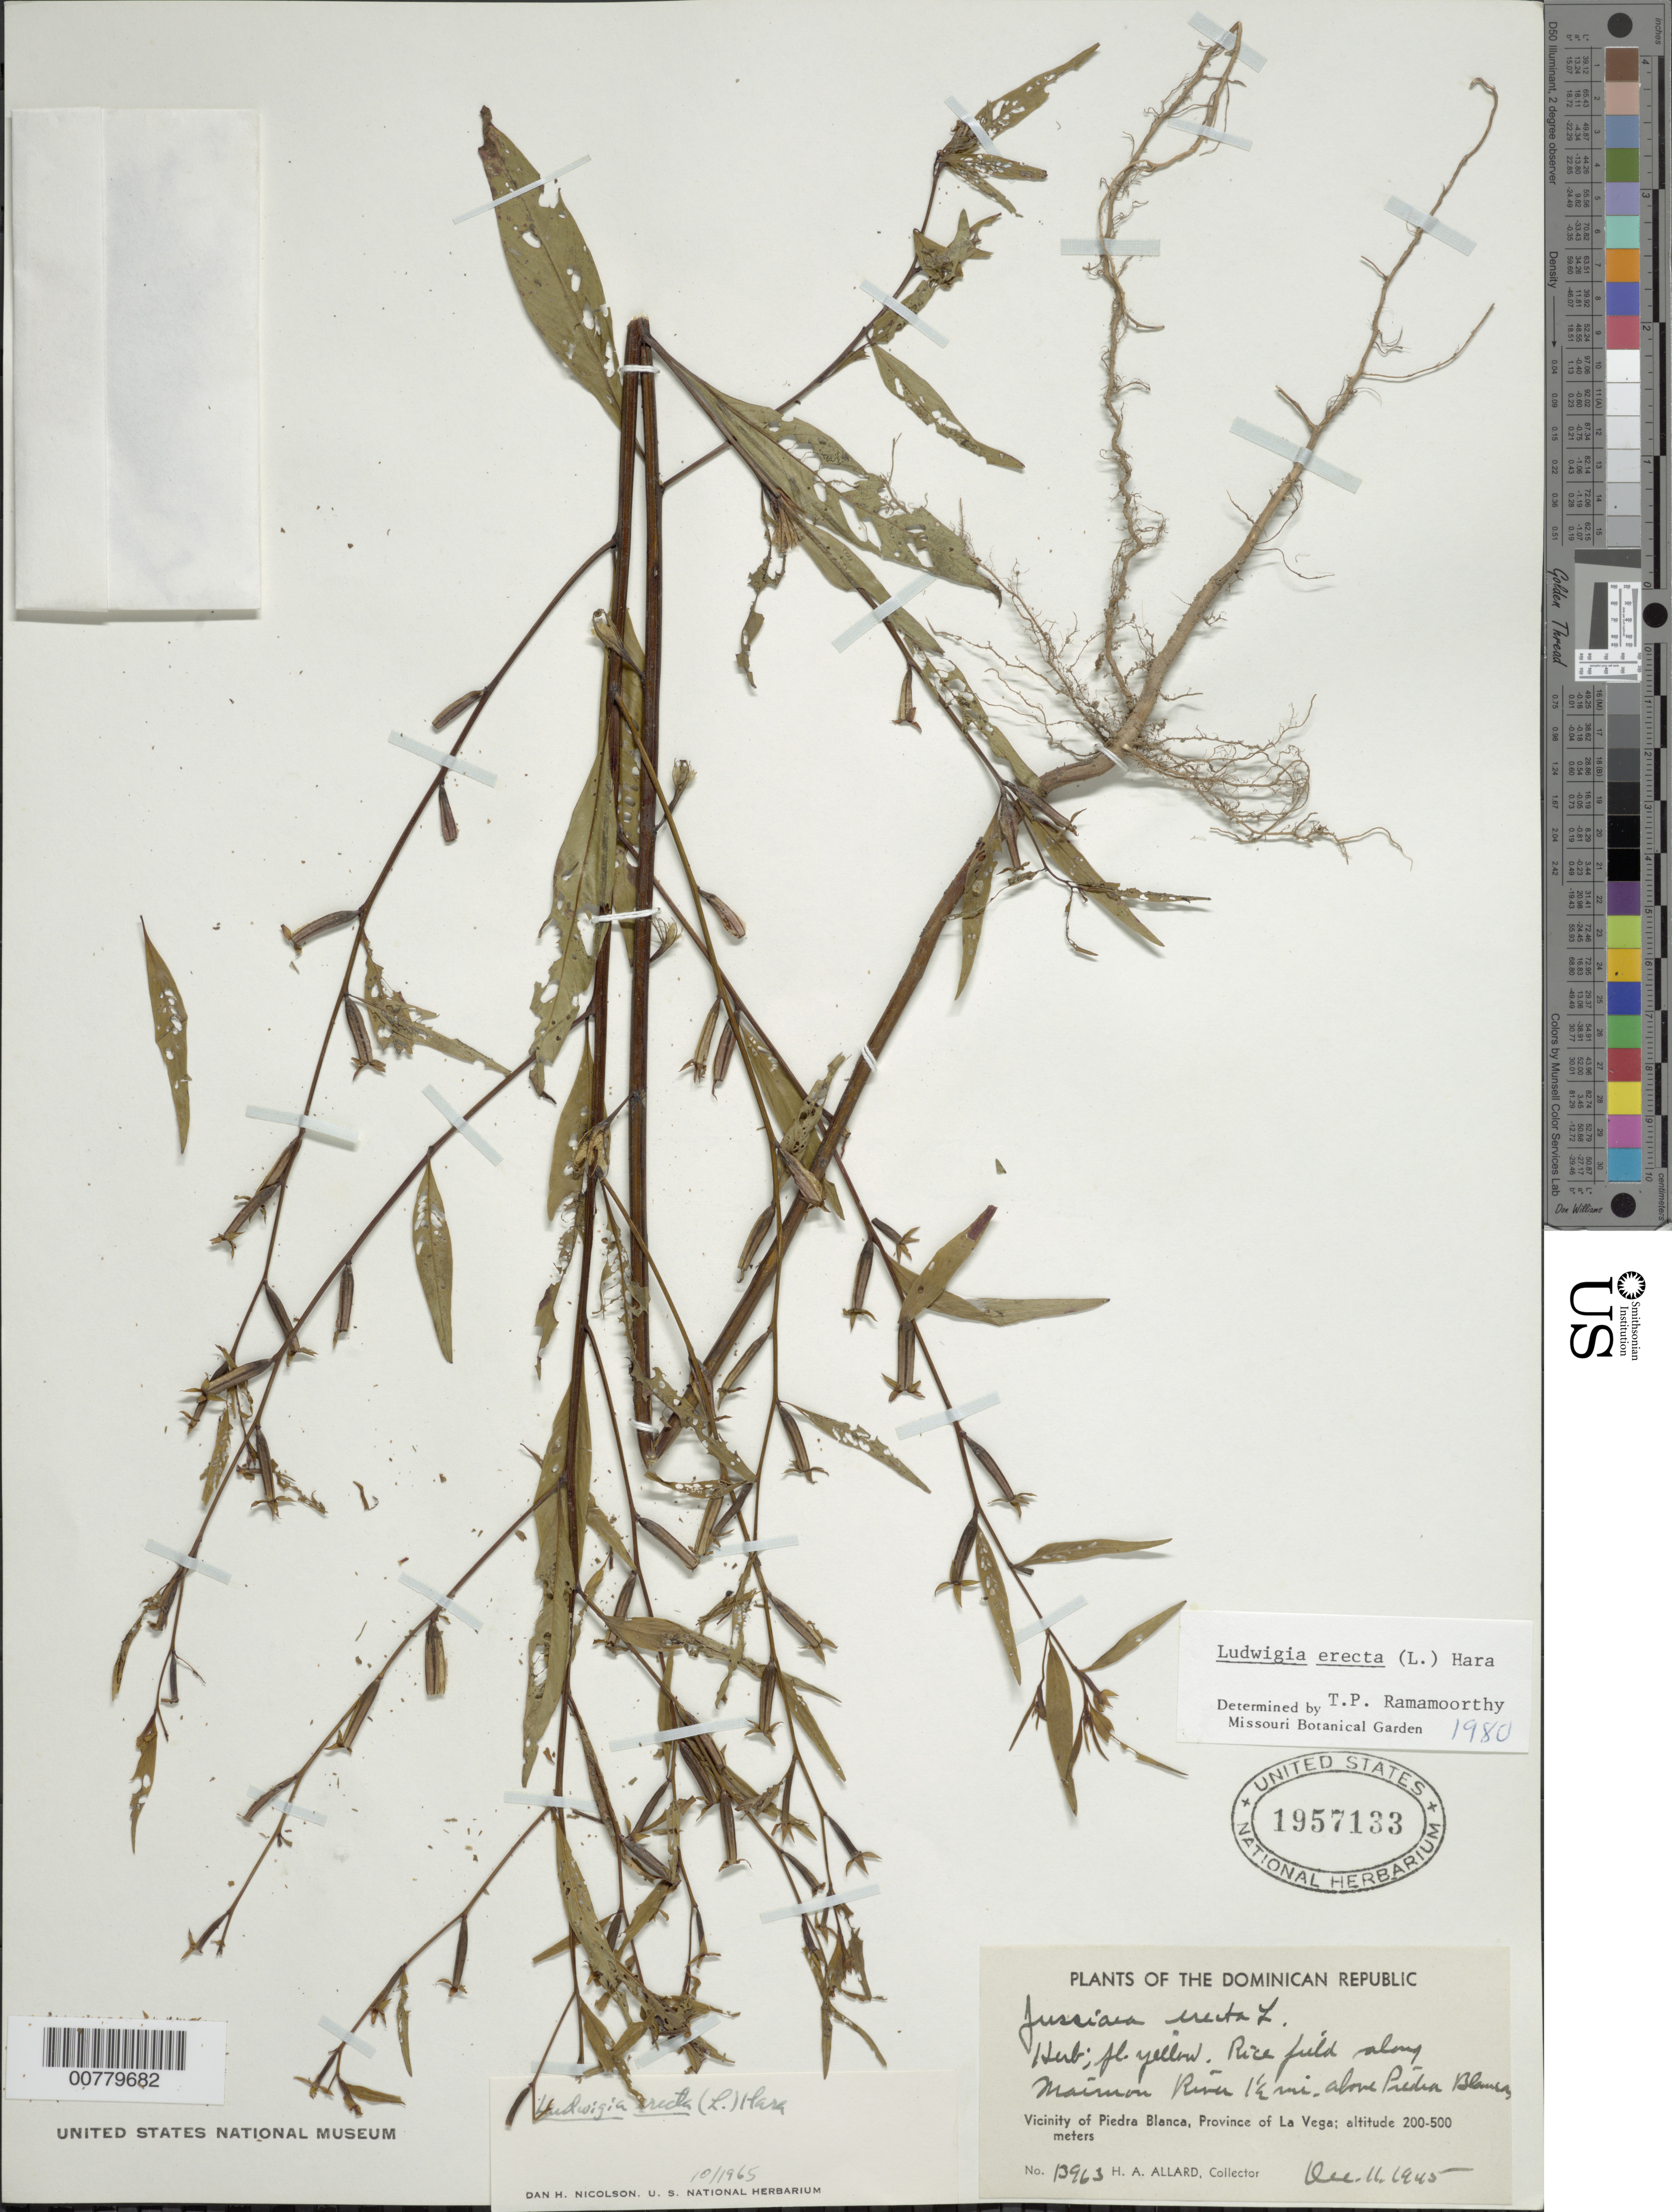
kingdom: Plantae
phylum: Tracheophyta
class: Magnoliopsida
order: Myrtales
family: Onagraceae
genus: Ludwigia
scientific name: Ludwigia erecta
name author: (L.) H. Hara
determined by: Ramamoorthy, T. P.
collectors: H. A. Allard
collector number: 13963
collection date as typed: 11 Dec 1945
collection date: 1945-12-11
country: Dominican Republic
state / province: La Vega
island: Hispaniola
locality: Vicinity of Piedra Blanca, along Maimon River, 1.5 mile above Piedra Blanca.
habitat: Rice field along river.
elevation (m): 200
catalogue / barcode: US 1957133